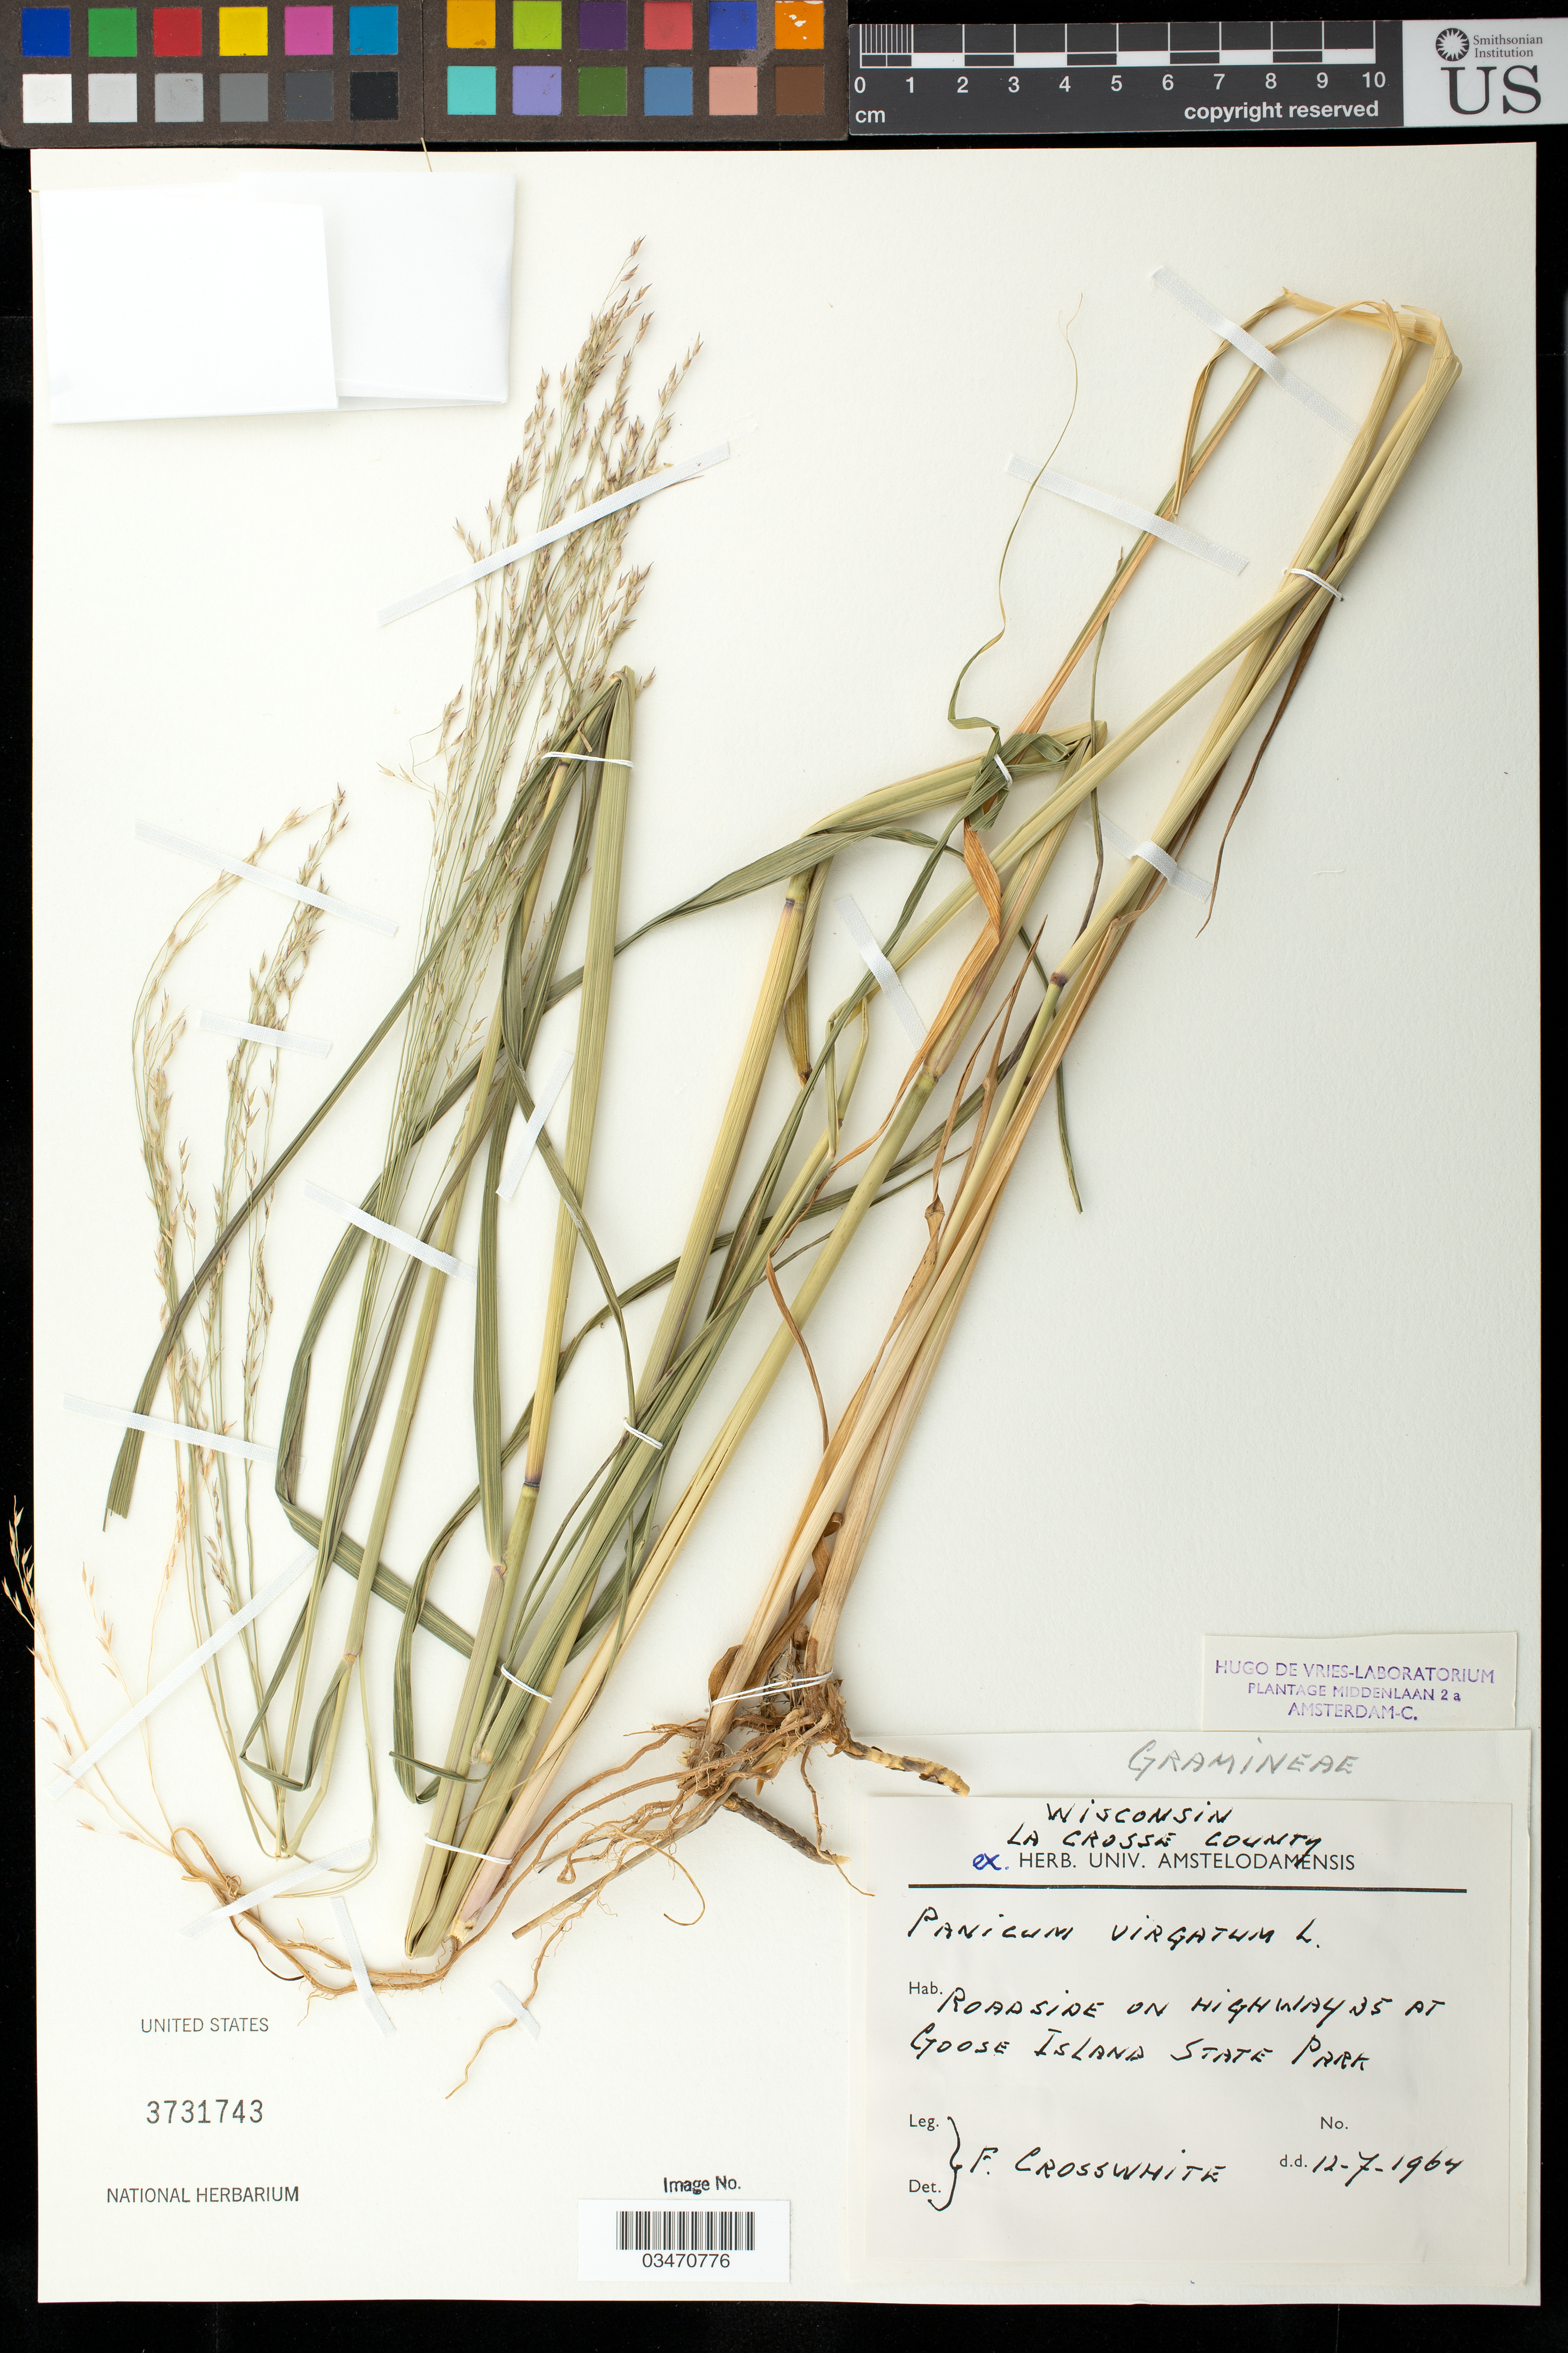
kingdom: Plantae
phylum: Tracheophyta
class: Liliopsida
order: Poales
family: Poaceae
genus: Panicum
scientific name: Panicum virgatum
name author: L.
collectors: F. Crosswhite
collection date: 1964-12-07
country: United States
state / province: Wisconsin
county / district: La Crosse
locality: Goose Island State Park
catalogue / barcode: US 3731743